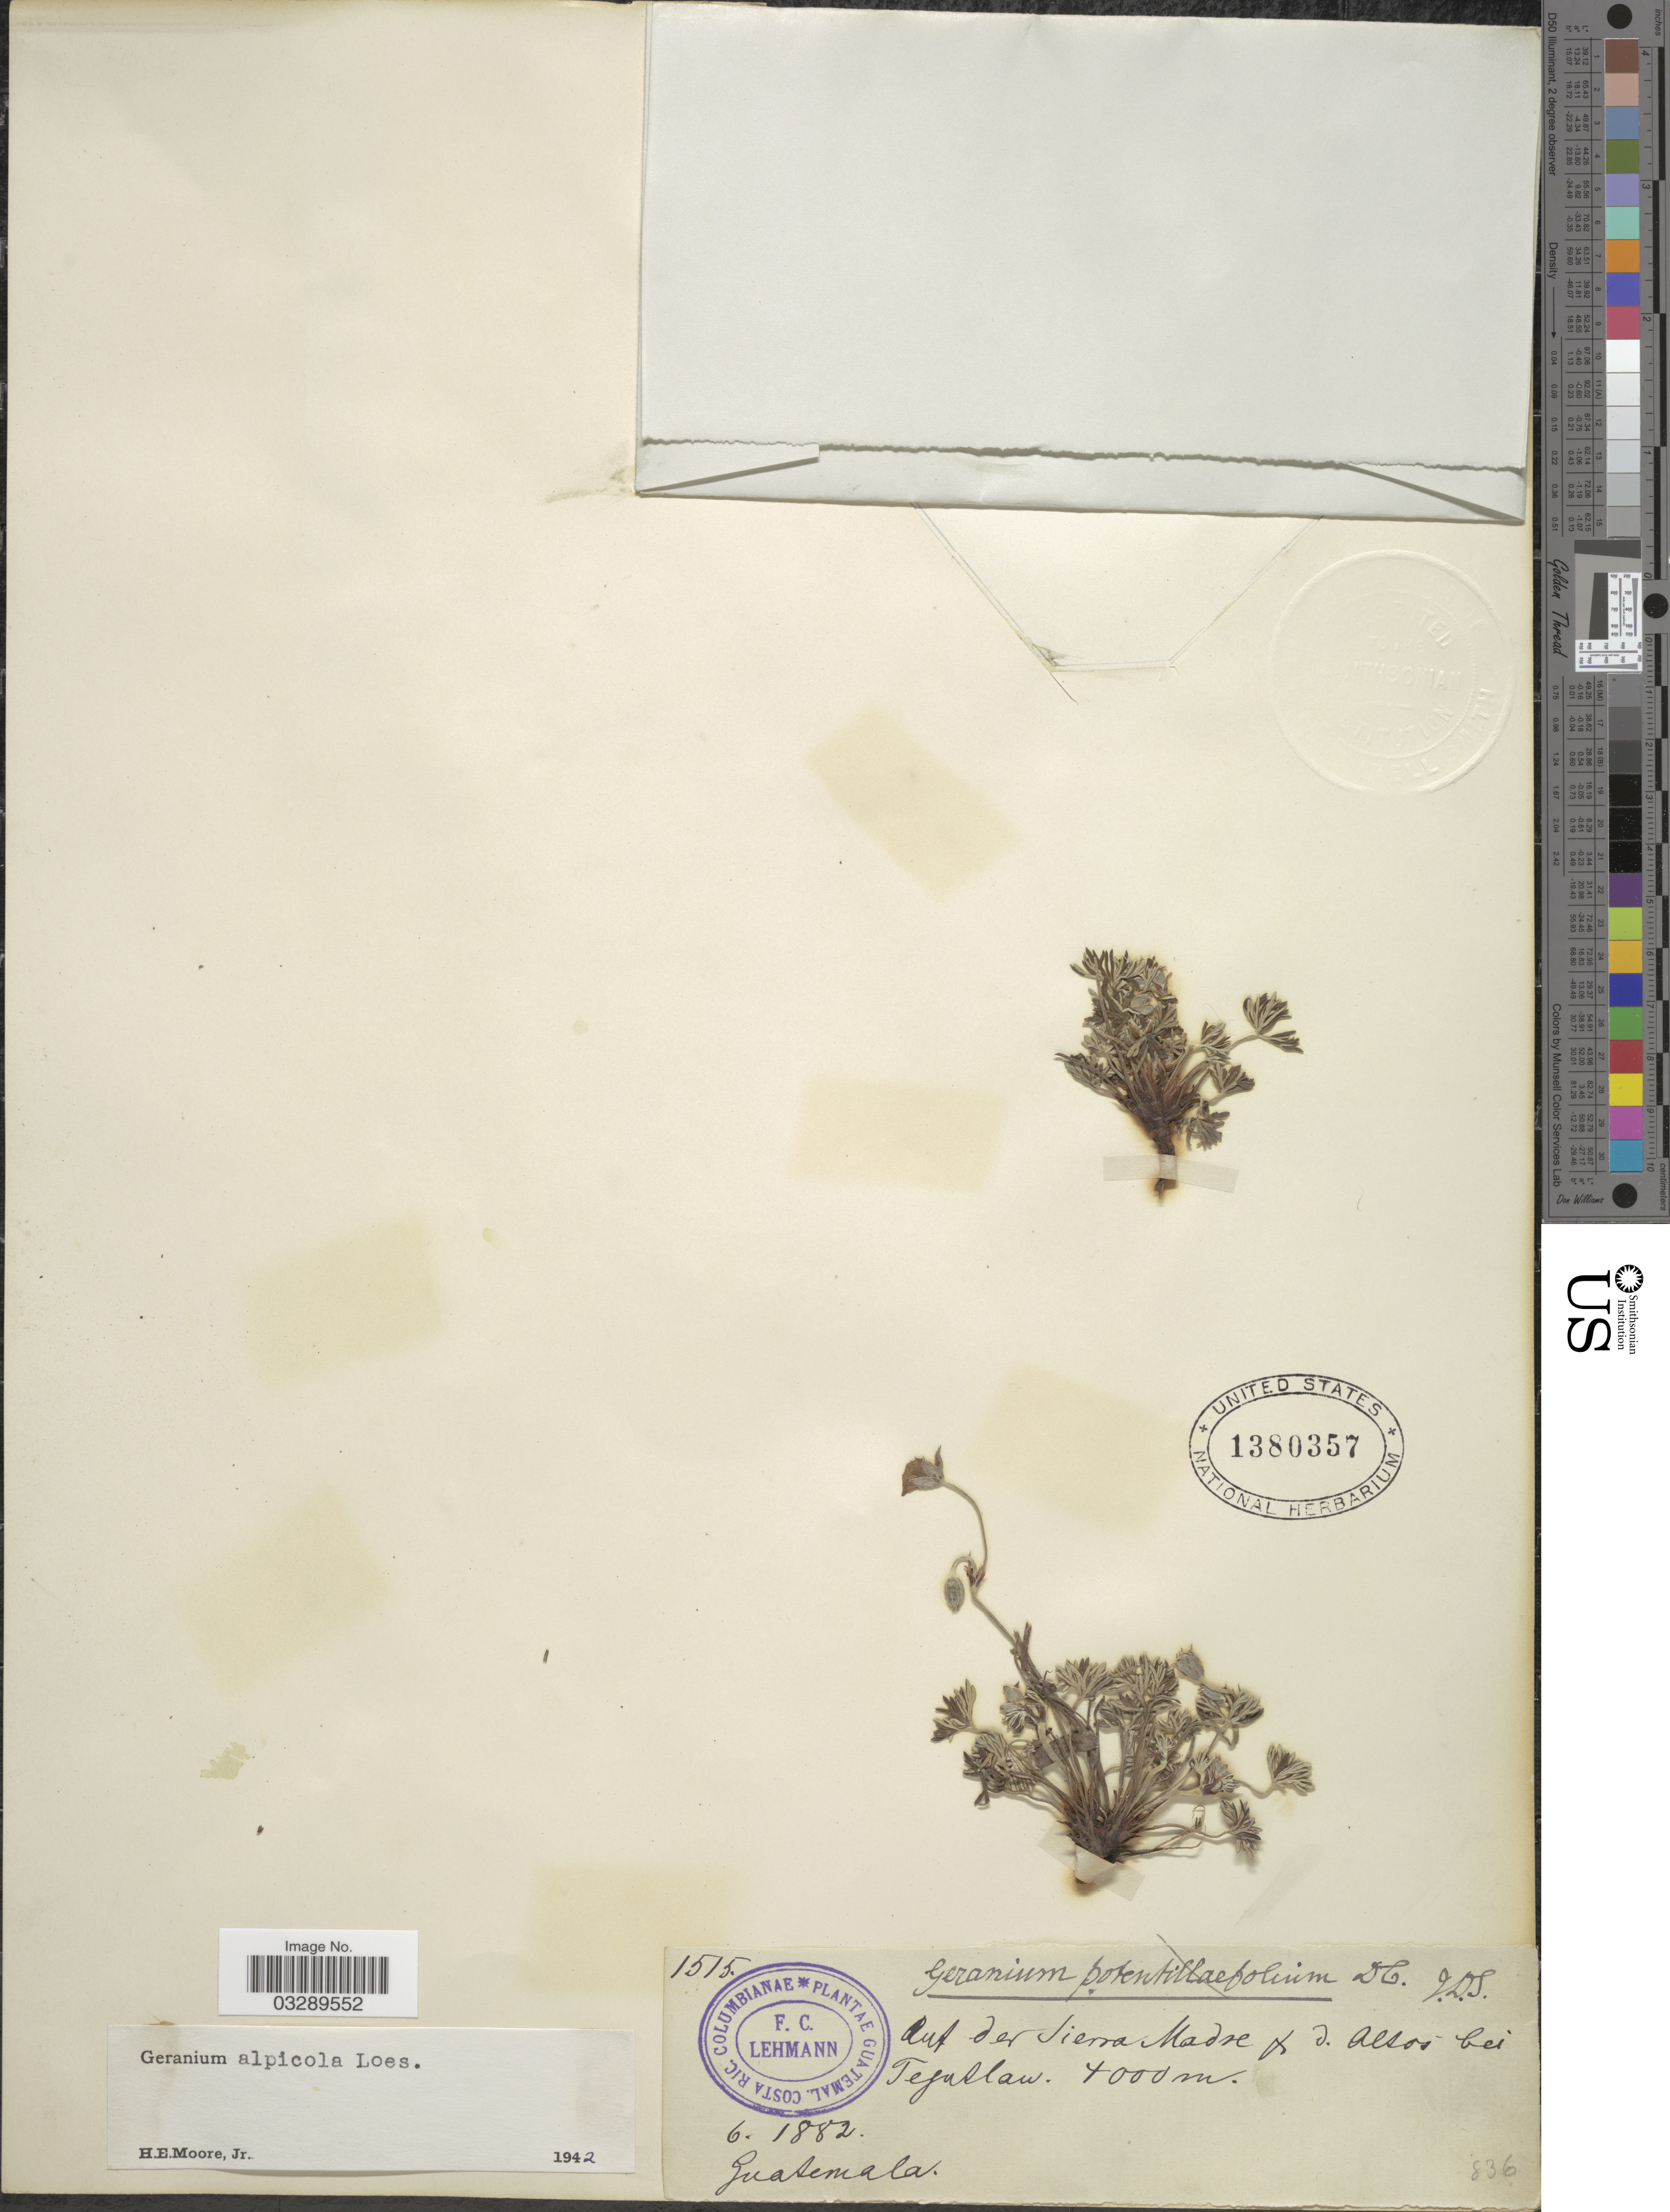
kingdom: Plantae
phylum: Tracheophyta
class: Magnoliopsida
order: Geraniales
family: Geraniaceae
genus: Geranium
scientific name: Geranium alpicola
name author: Loes.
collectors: F. C. Lehmann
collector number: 1515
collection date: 1882-06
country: Guatemala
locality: Auf der Sierra Madre & d. Alsos bei Tejutlan.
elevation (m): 4000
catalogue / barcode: US 1380357